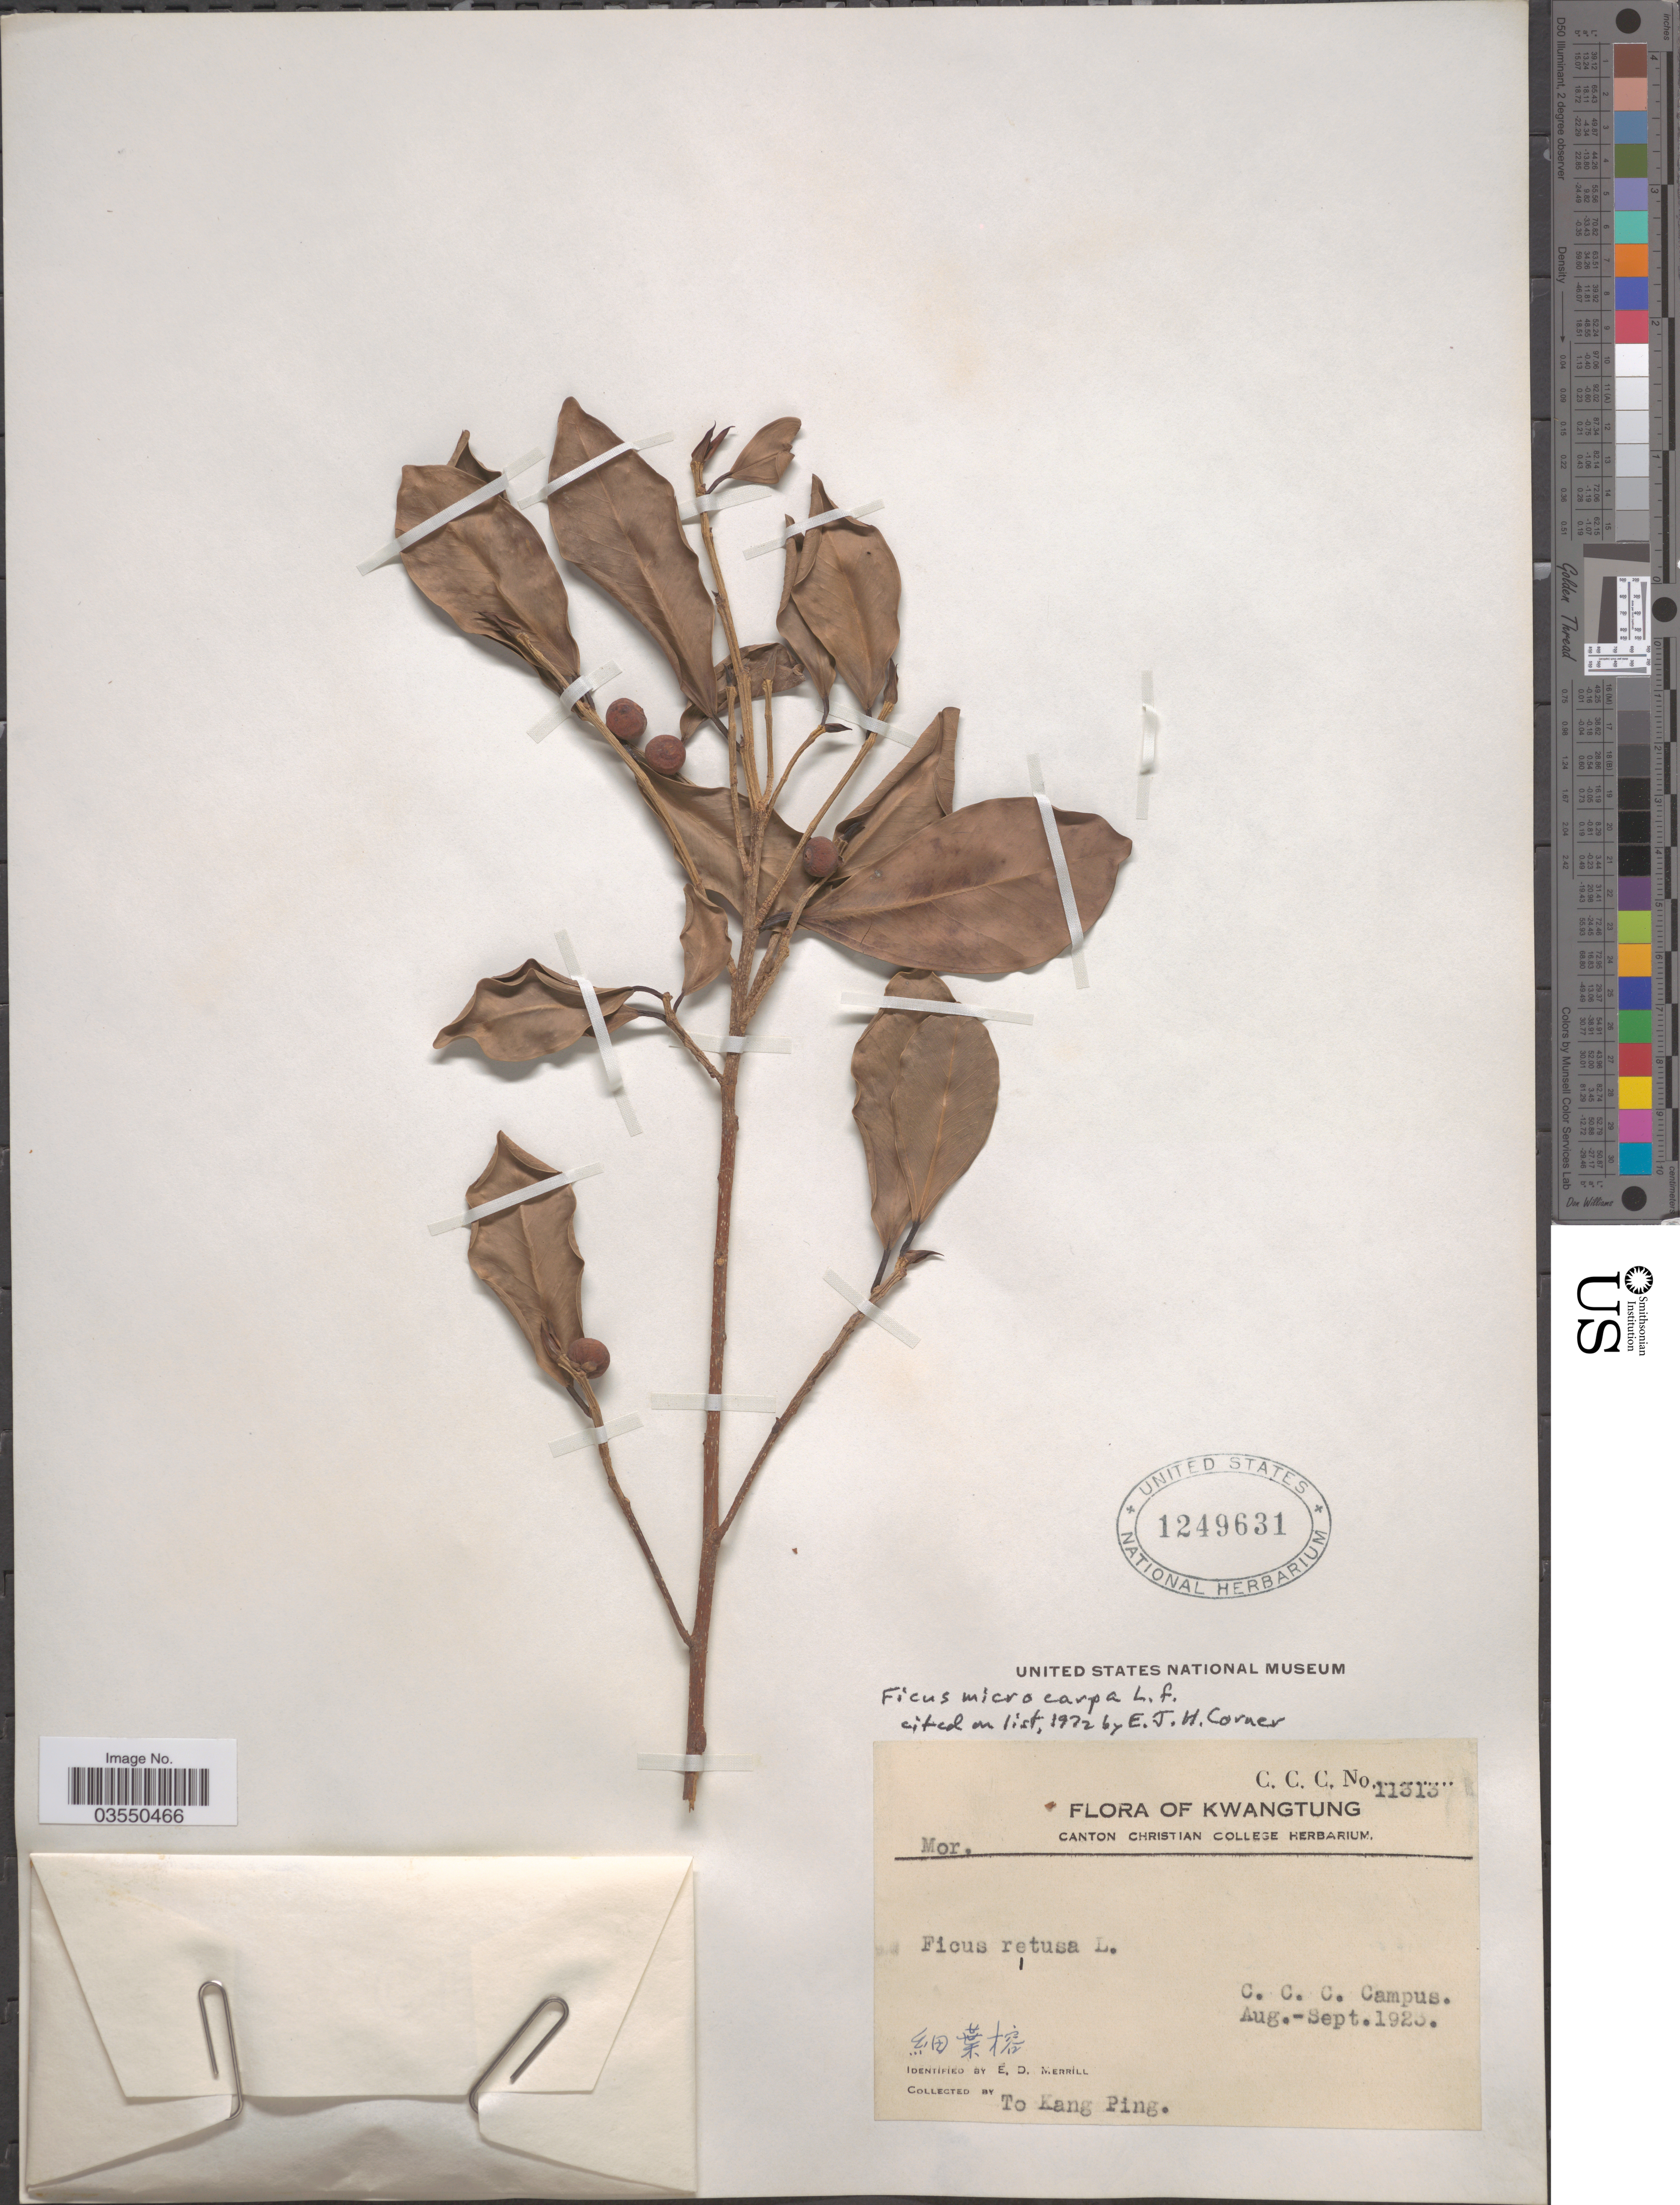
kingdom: Plantae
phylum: Tracheophyta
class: Magnoliopsida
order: Rosales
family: Moraceae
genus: Ficus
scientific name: Ficus microcarpa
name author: L. f.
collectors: T. Ping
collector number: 11313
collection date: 1923-08/1923-09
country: China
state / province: Guangdong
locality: Kwangtung. C. C. C. Campus.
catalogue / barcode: US 1249631